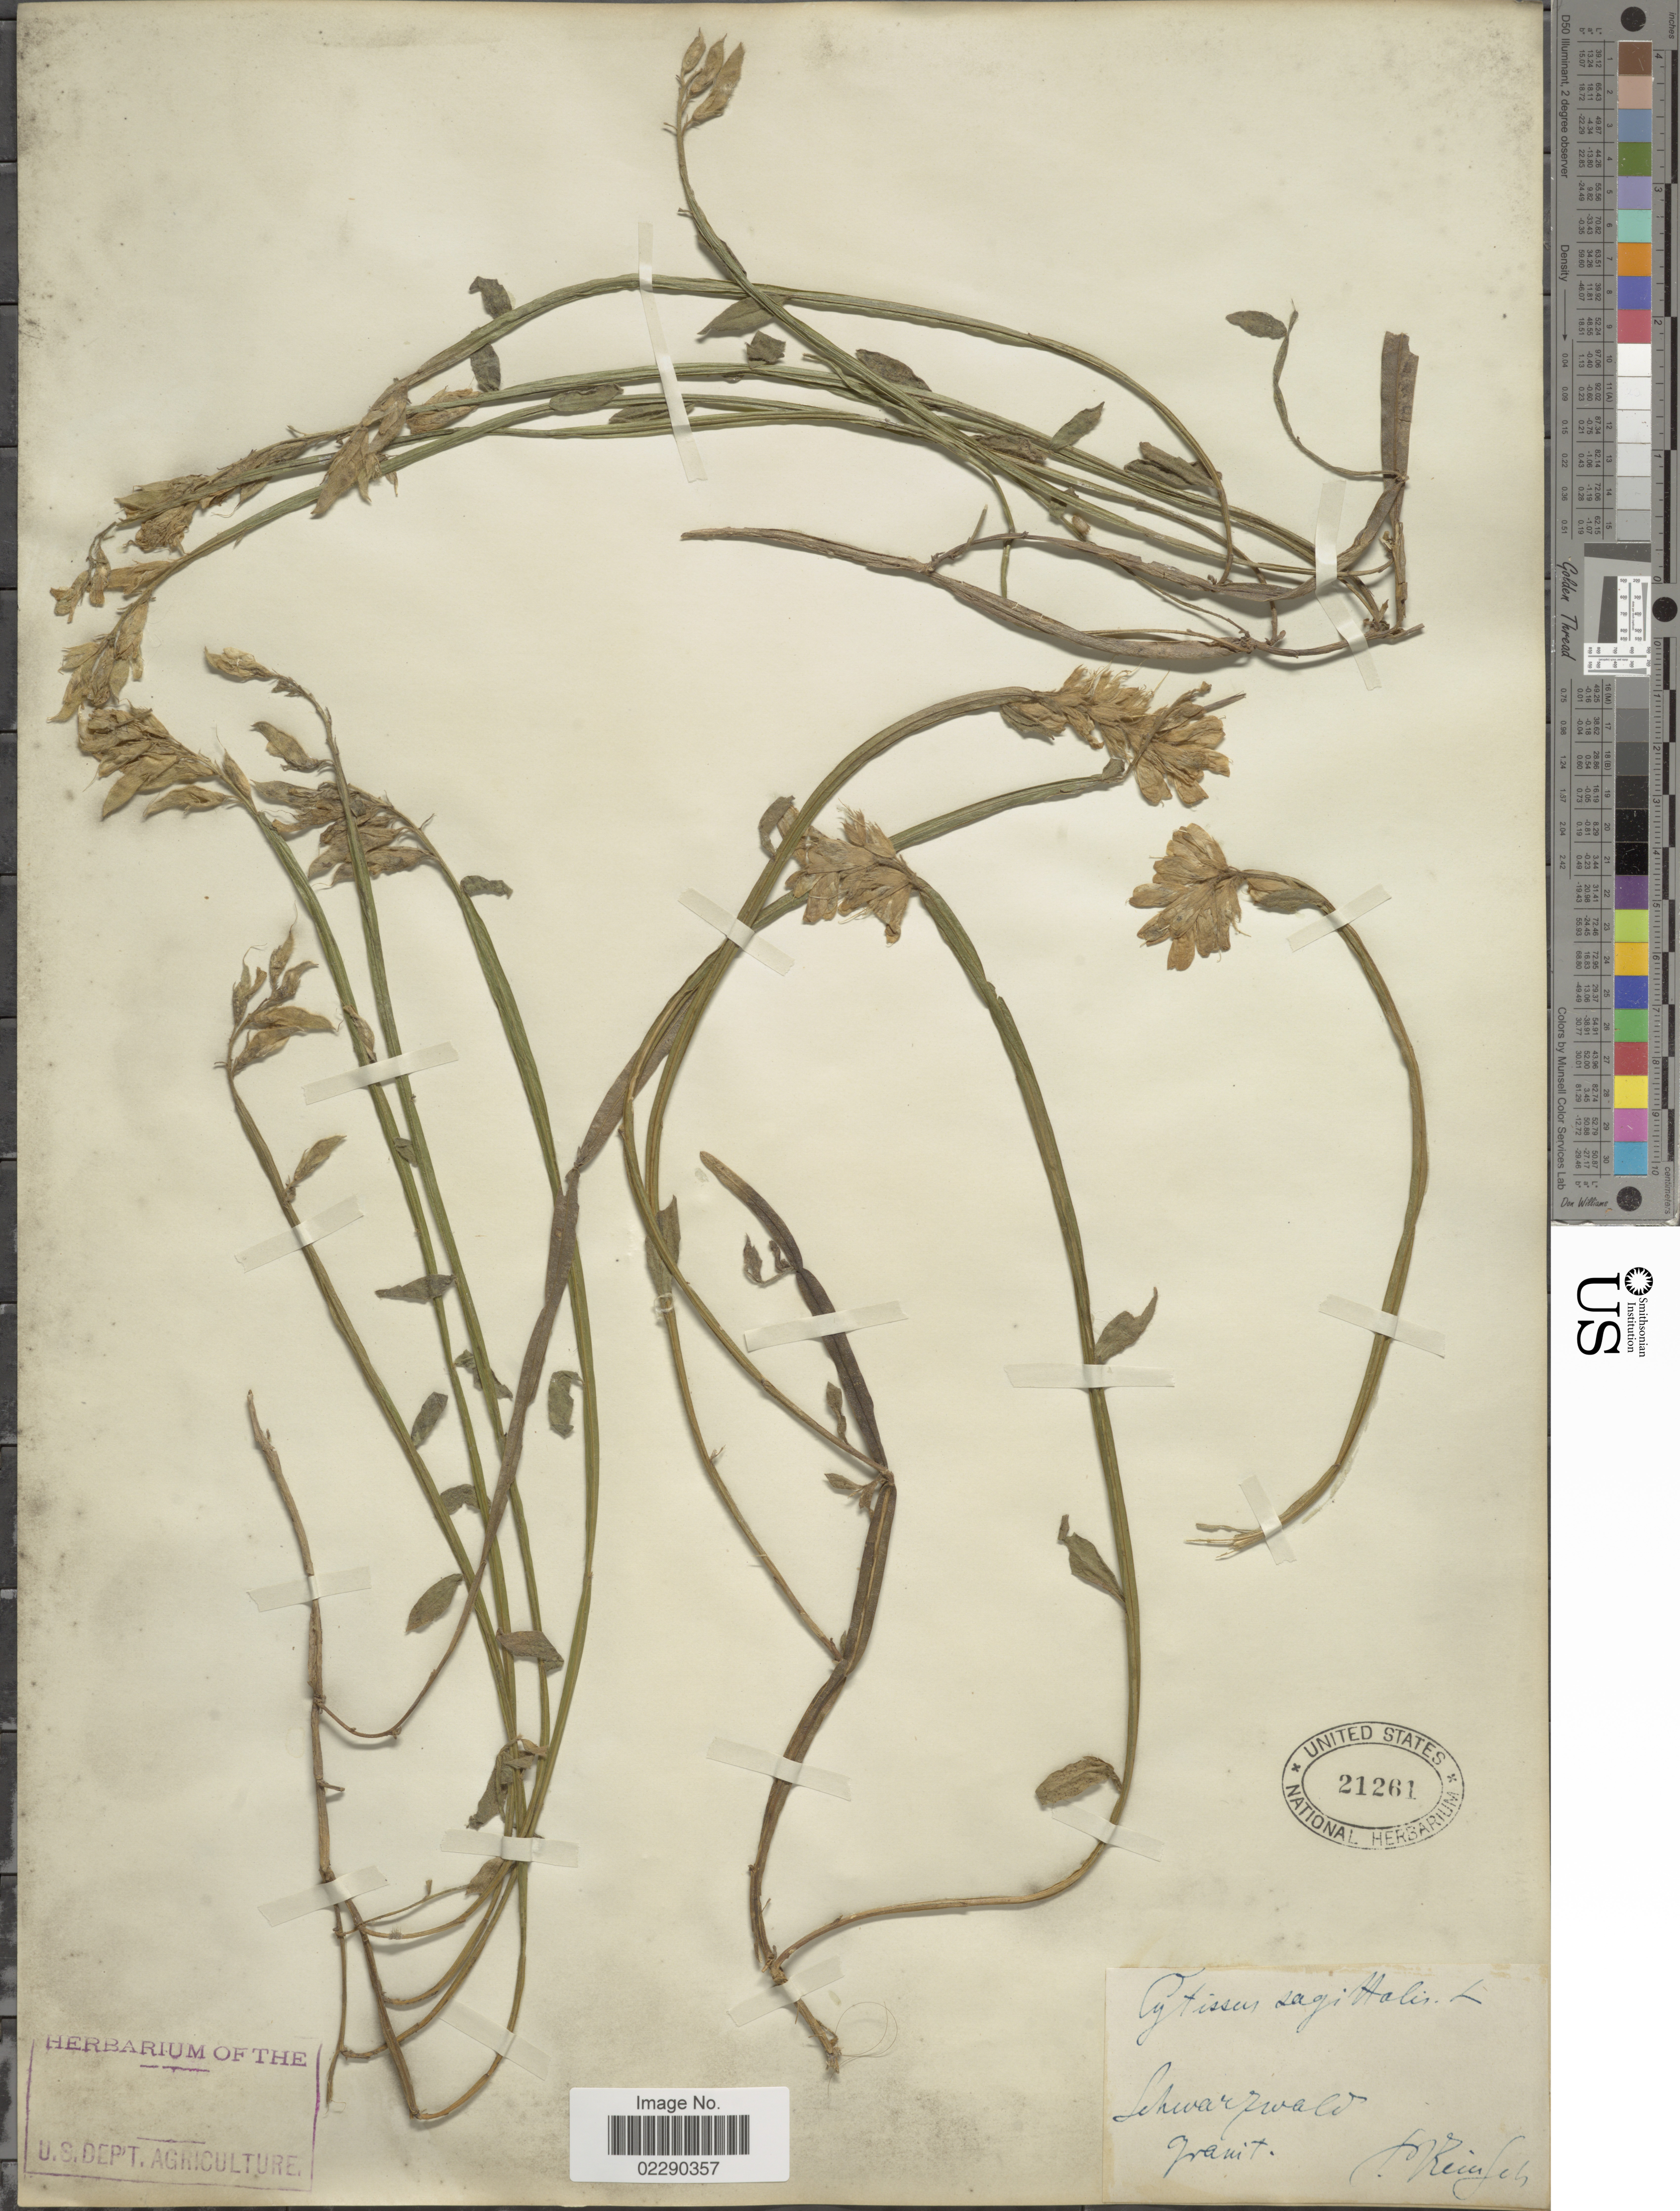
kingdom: Plantae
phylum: Tracheophyta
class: Magnoliopsida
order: Fabales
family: Fabaceae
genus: Genista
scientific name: Genista sagittalis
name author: L.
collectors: M. Reinsch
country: Germany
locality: Schwarzwald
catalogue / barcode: US 21261